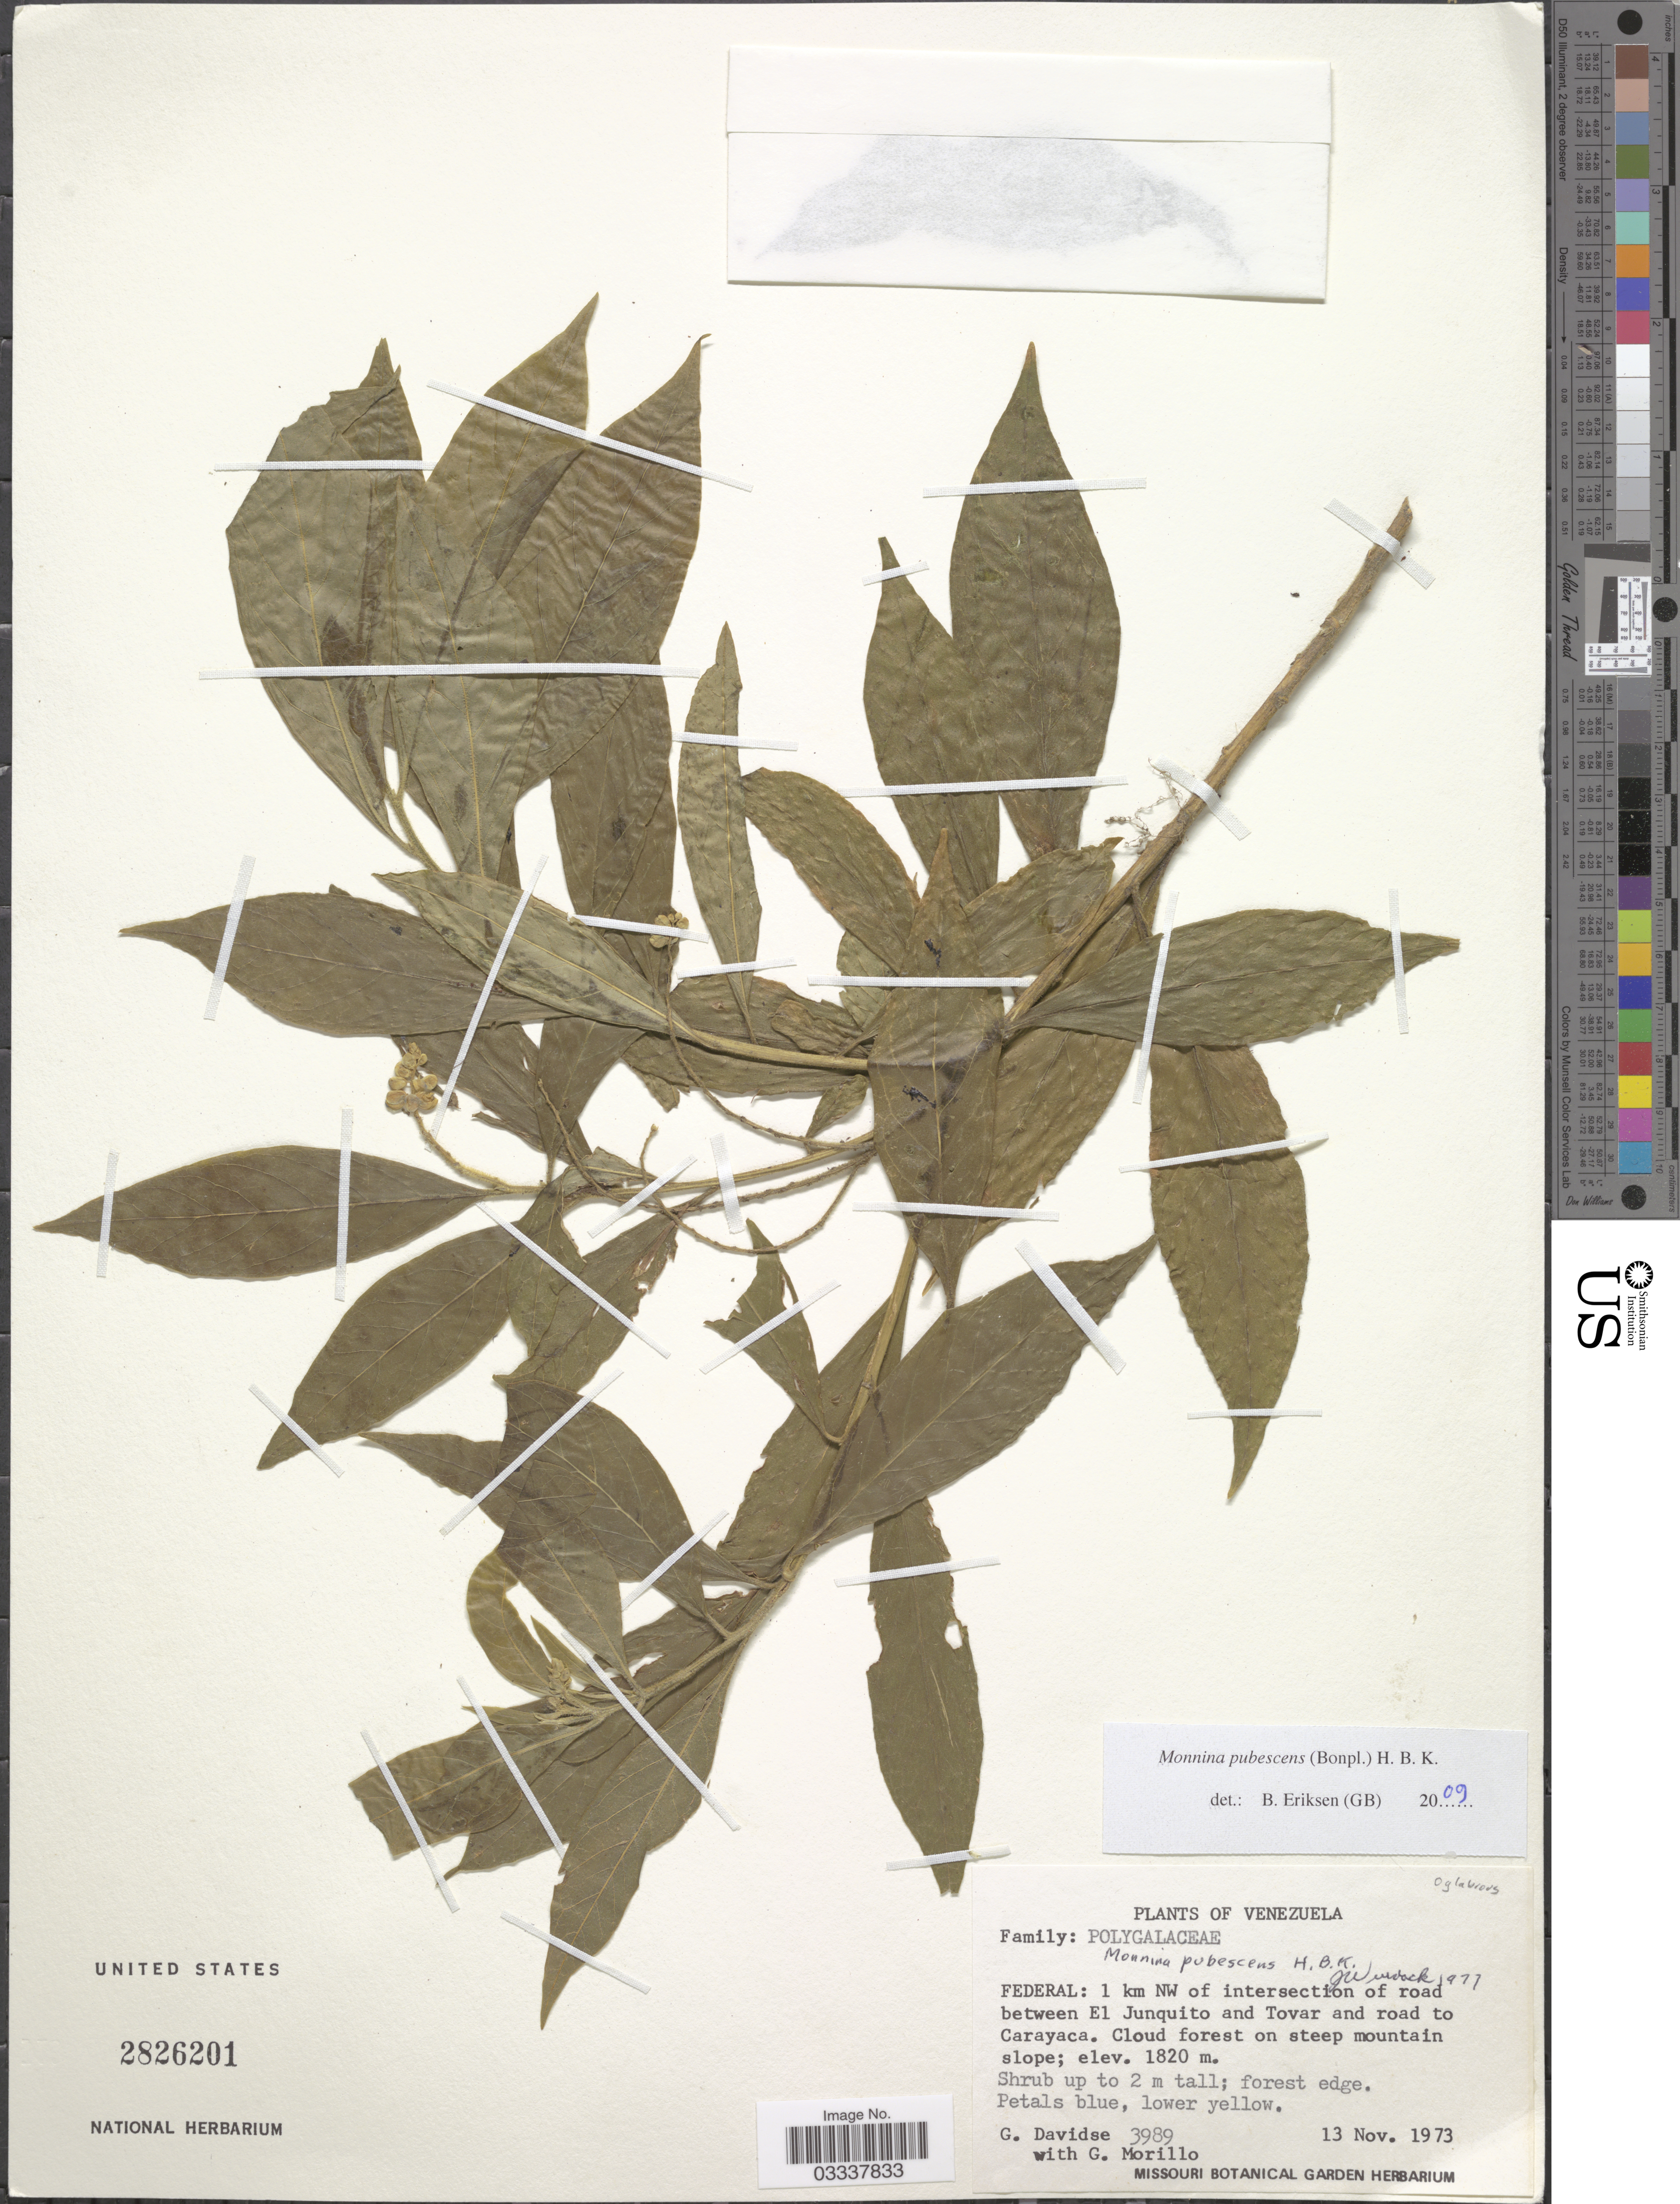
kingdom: Plantae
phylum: Tracheophyta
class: Magnoliopsida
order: Fabales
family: Polygalaceae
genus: Monnina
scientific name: Monnina pubescens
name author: Kunth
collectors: G. Davidse & G. Morillo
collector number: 3989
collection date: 1973-11-13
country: Venezuela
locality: Federal: 1 km NW of intersection of road between El Junquito and Tovar and road to Carayaca.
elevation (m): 1820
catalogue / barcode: US 2826201